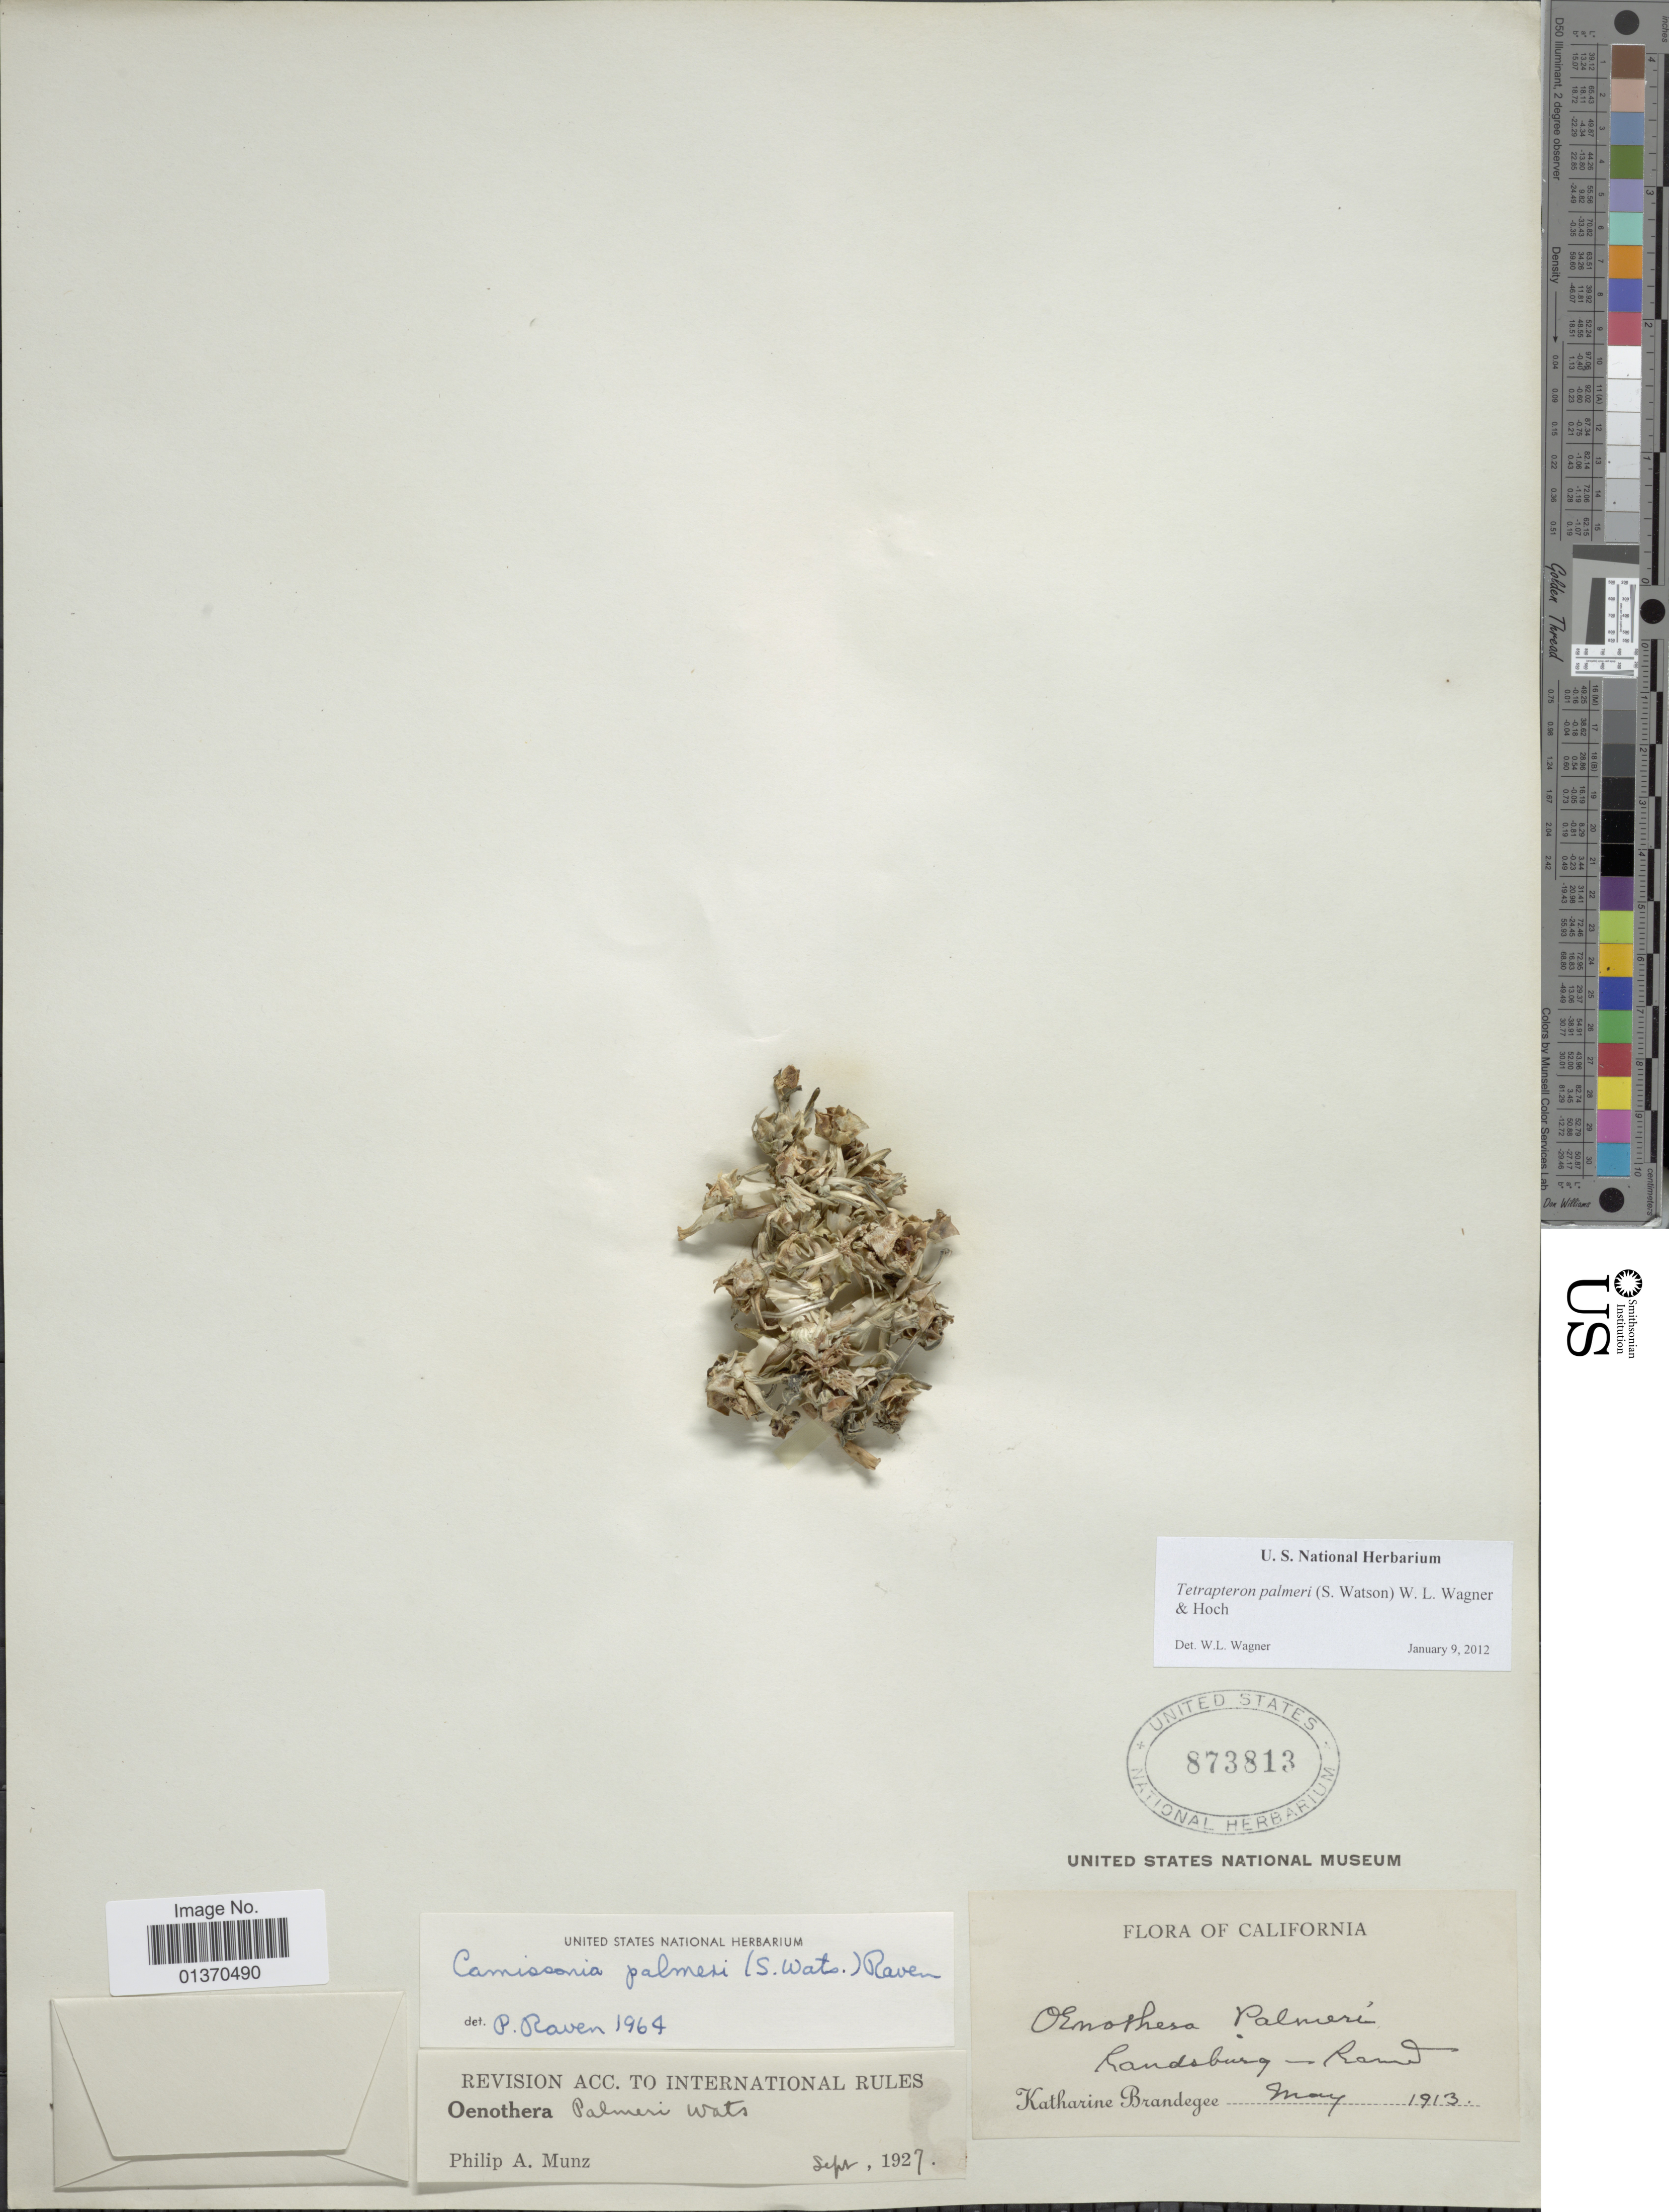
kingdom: Plantae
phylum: Tracheophyta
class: Magnoliopsida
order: Myrtales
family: Onagraceae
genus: Tetrapteron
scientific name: Tetrapteron palmeri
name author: (S. Watson) W.L. Wagner & Hoch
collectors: M. K. Brandegee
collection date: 1913-05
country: United States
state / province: California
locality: Randsburg - Rand.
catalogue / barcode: US 873813